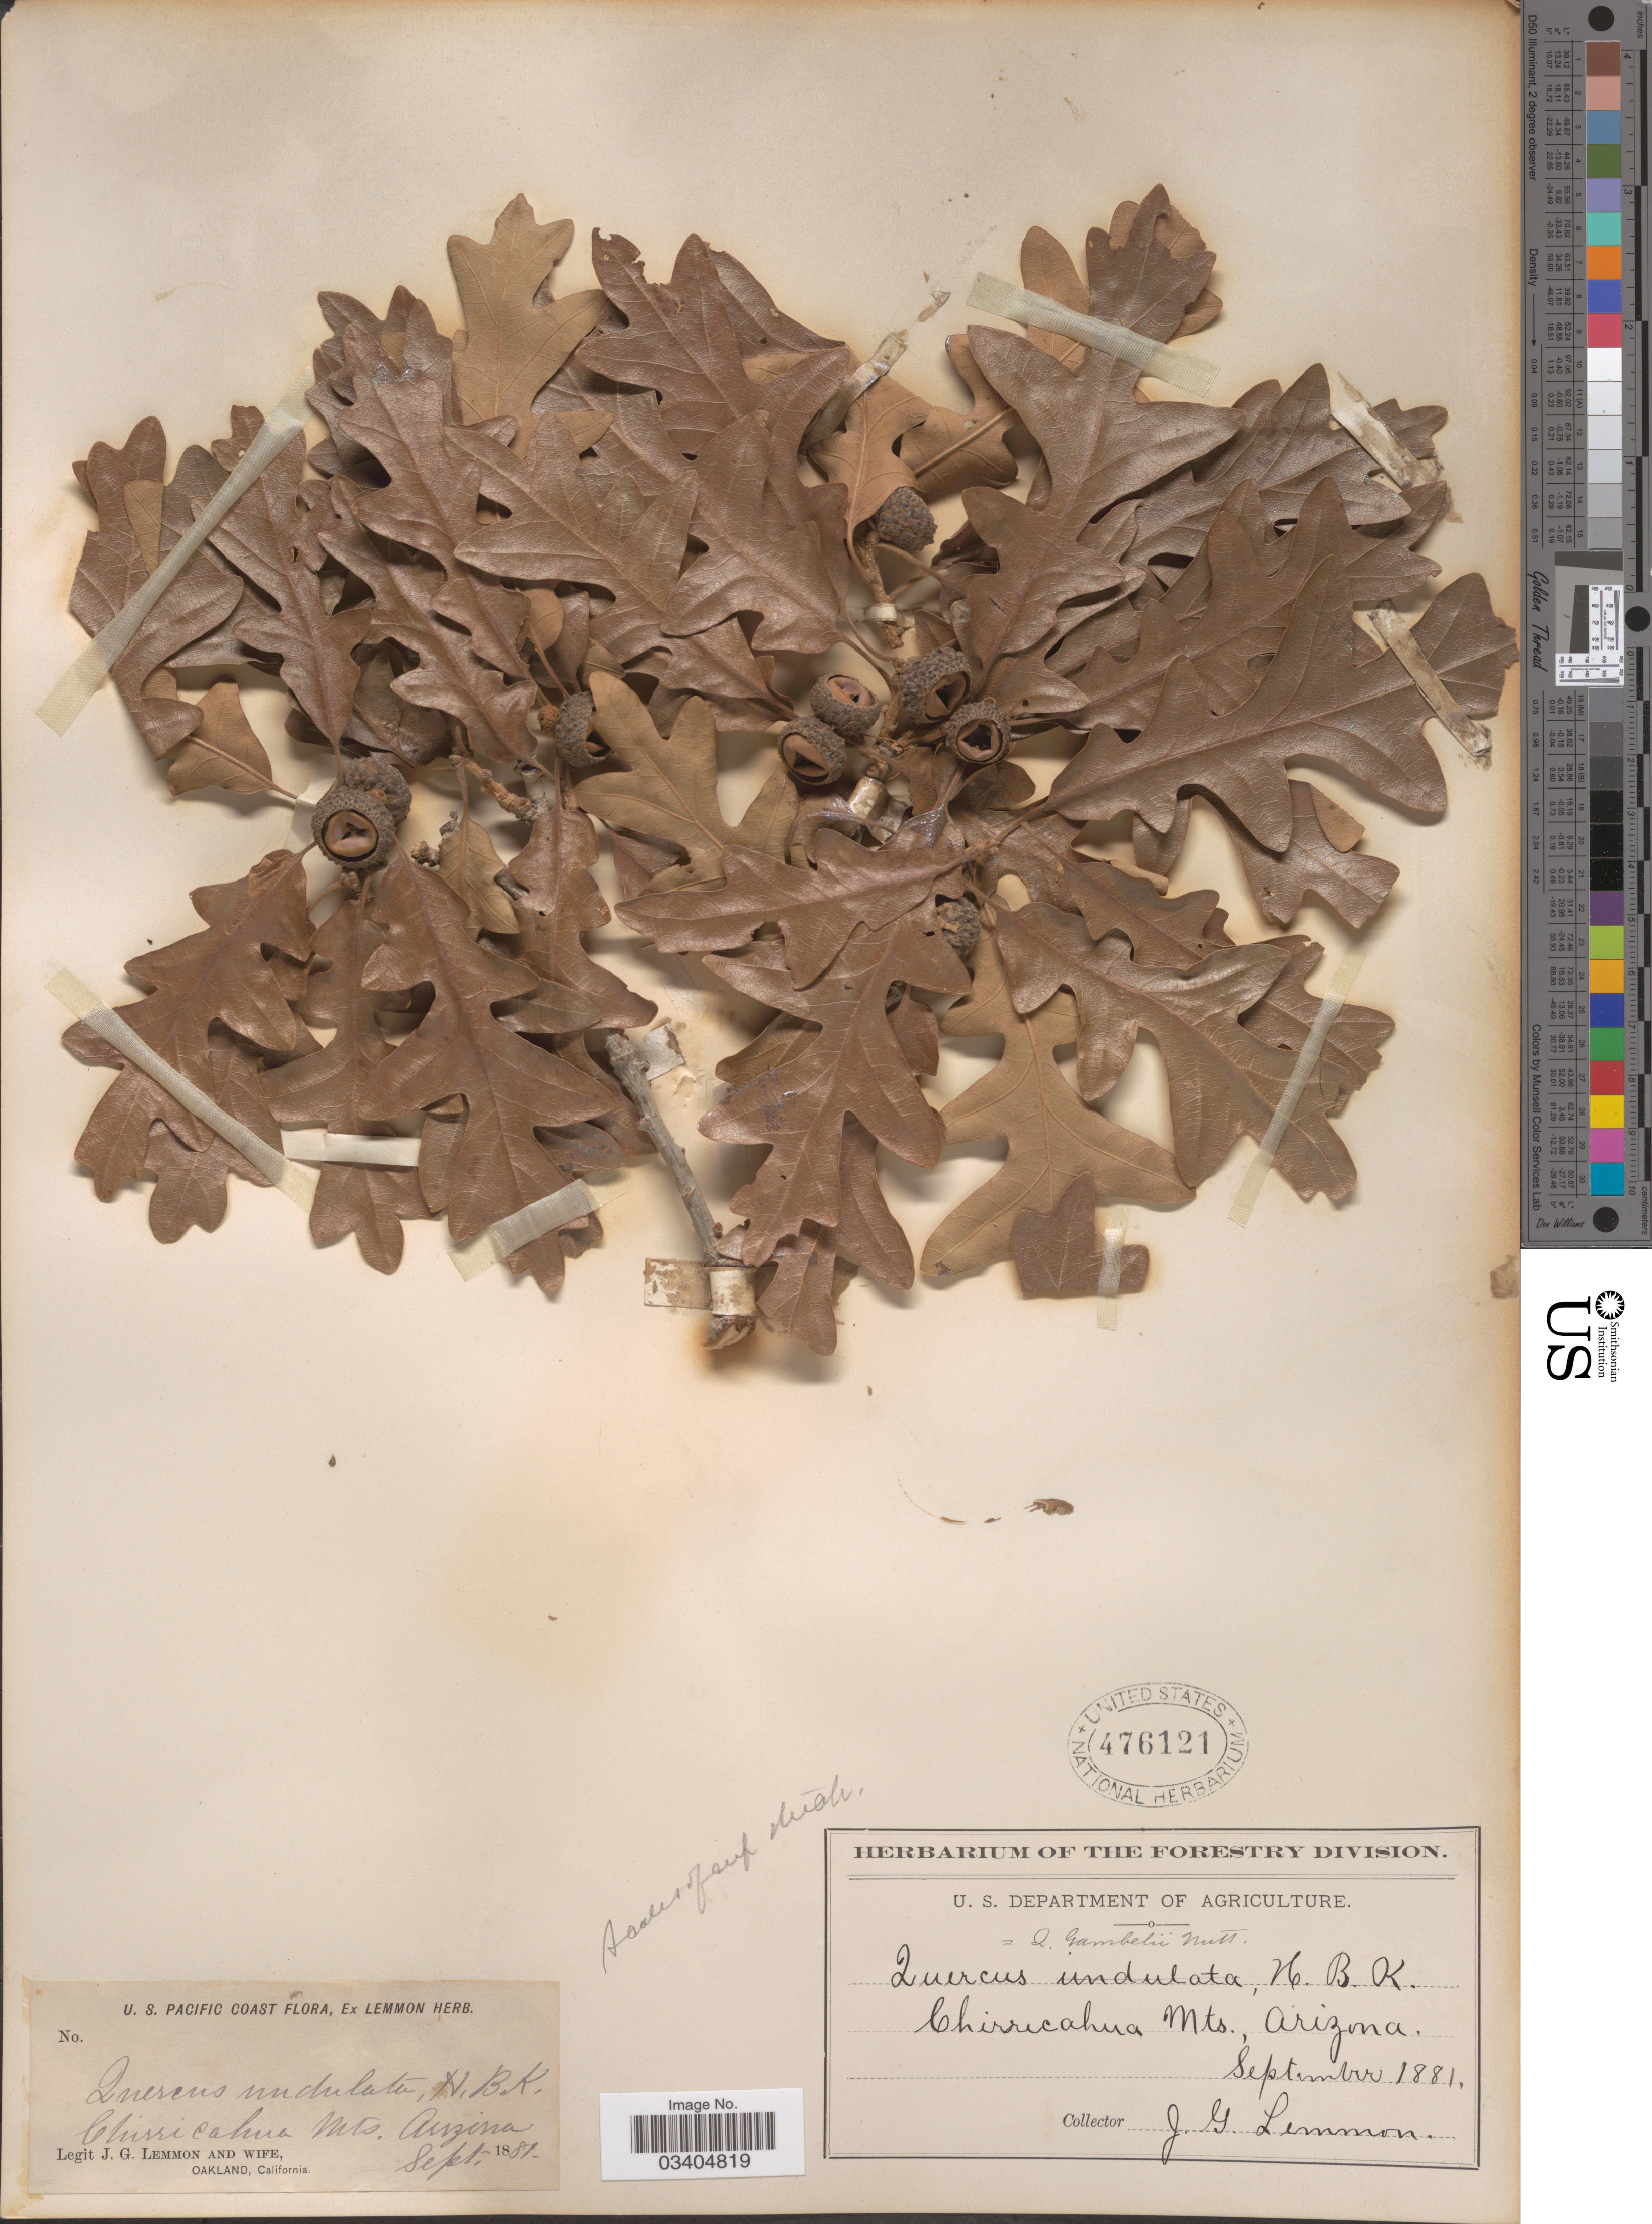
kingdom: Plantae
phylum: Tracheophyta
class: Magnoliopsida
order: Fagales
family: Fagaceae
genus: Quercus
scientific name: Quercus gambelii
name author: Nutt.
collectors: J. Lemmon & Mrs. J. G. Lemmon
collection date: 1881-09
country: United States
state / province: Arizona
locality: U. S. Pacific Coast. Chirricahua Mts.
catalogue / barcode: US 476121